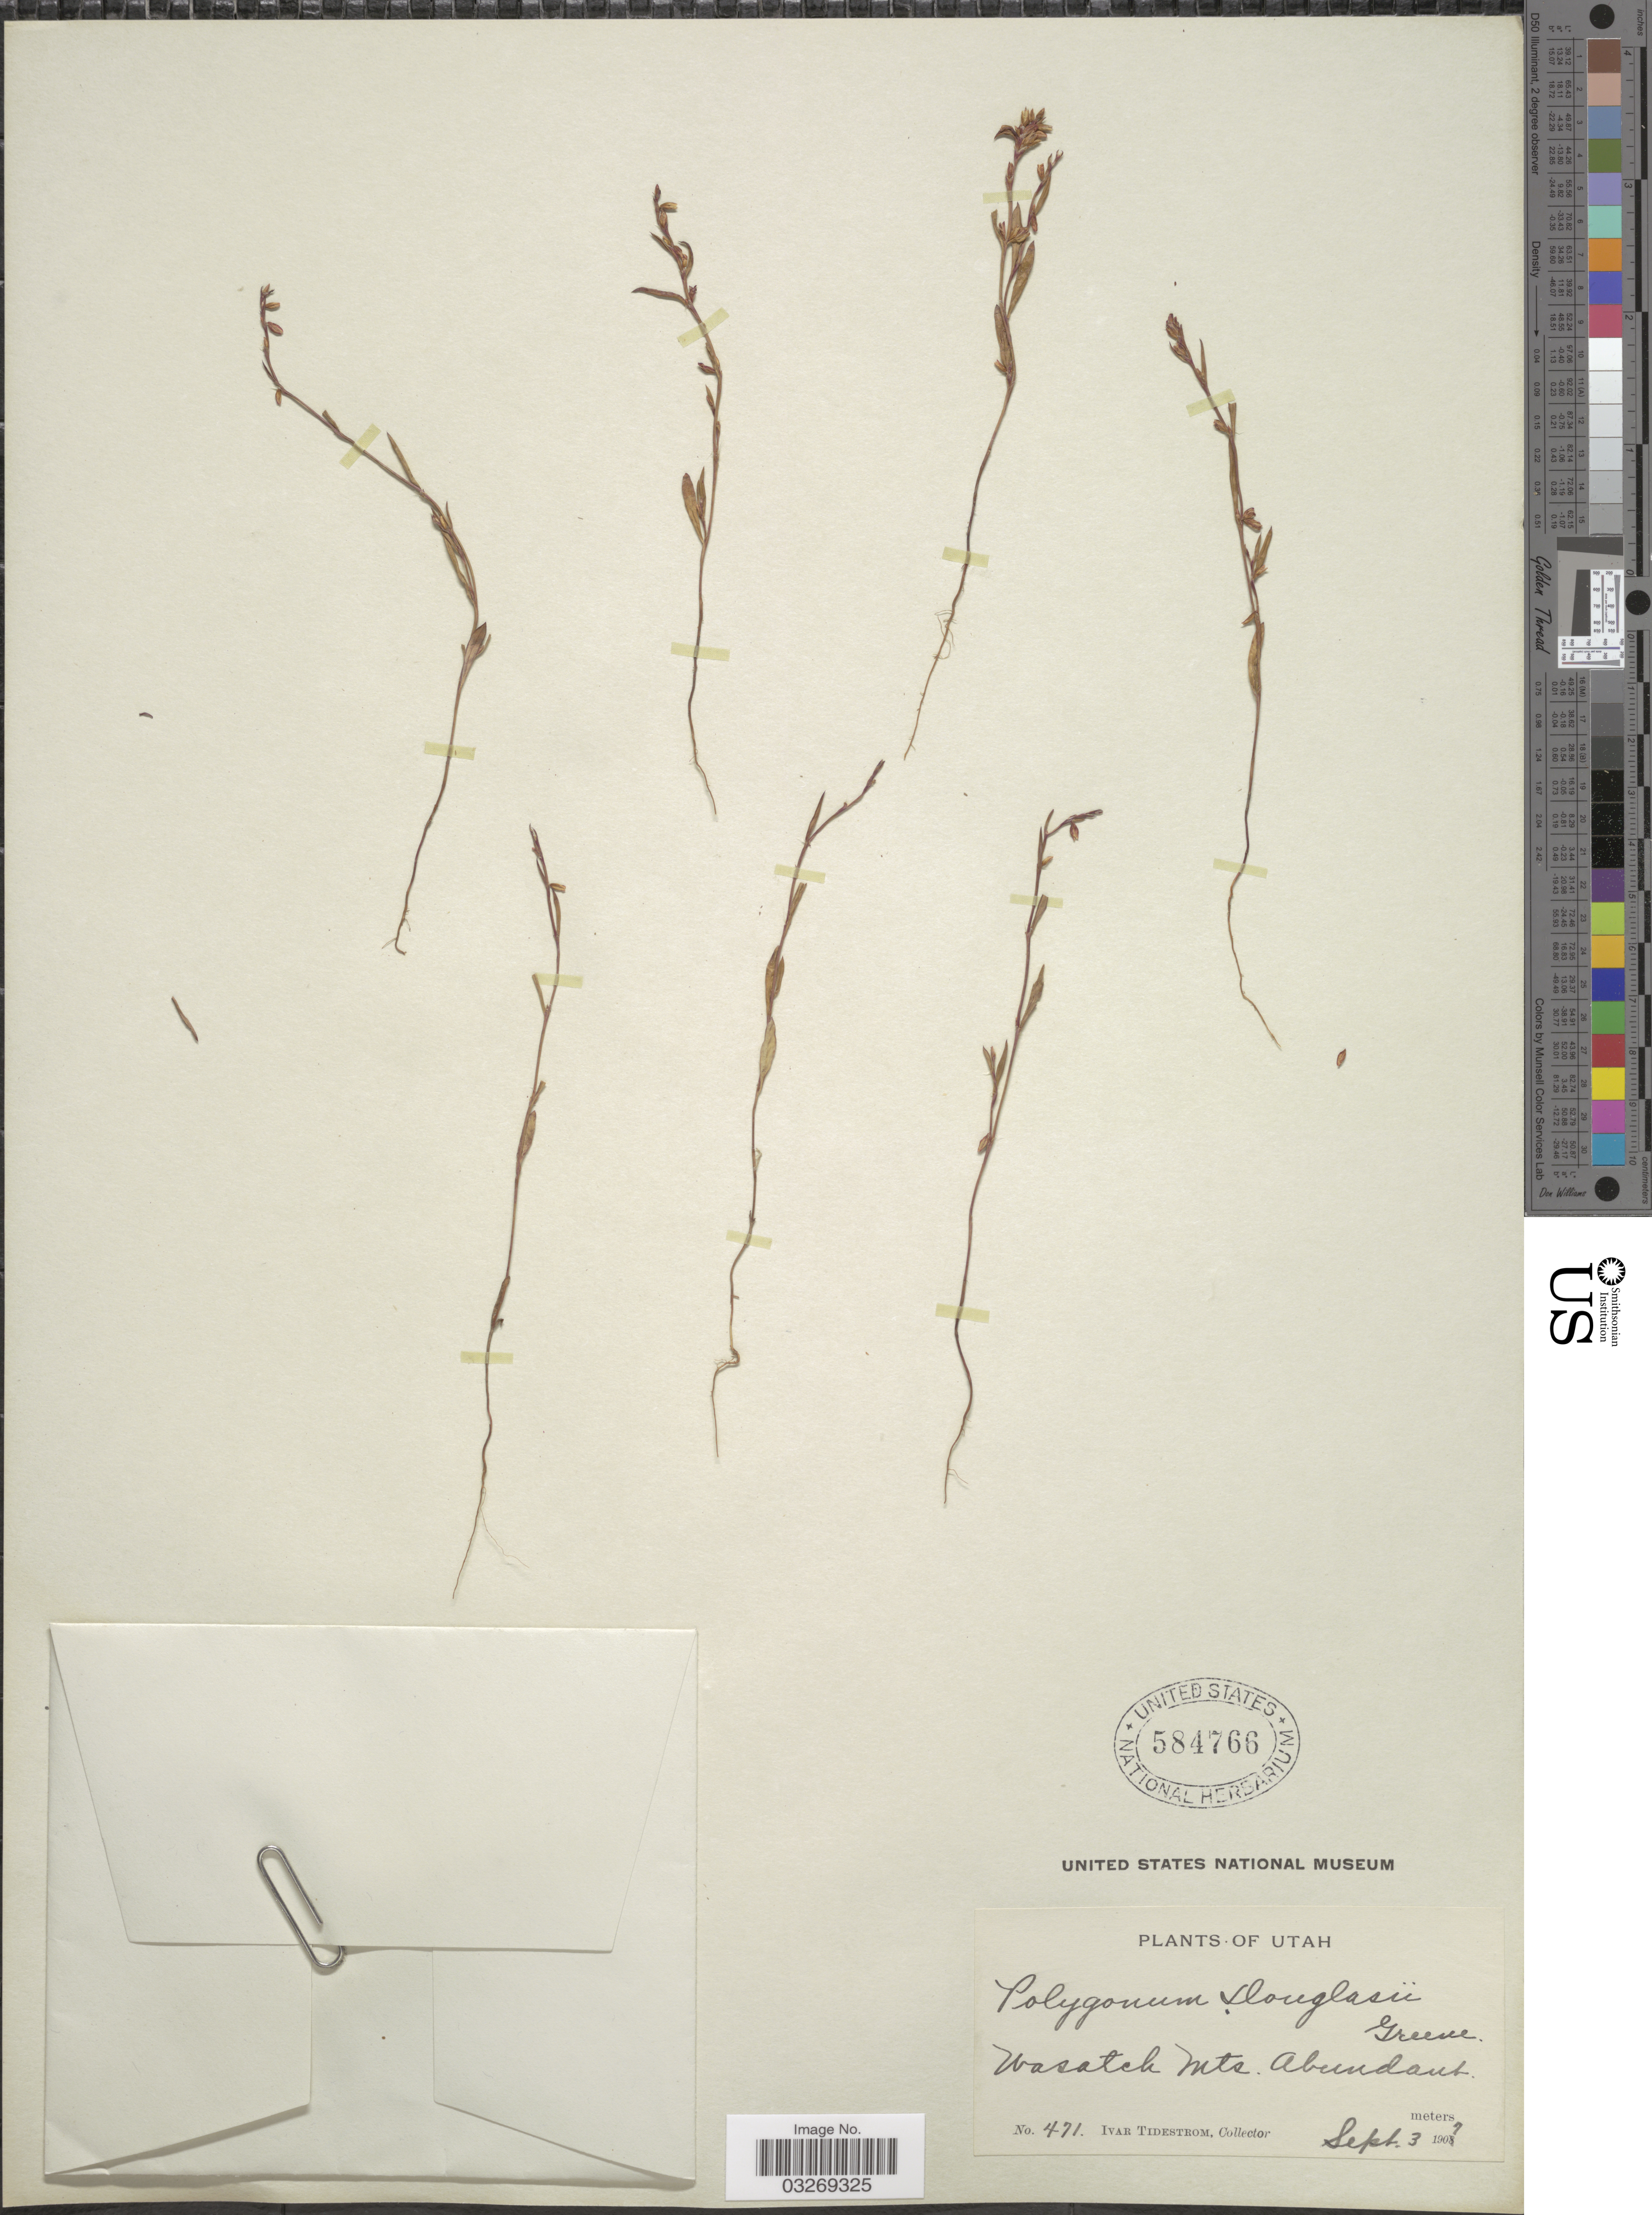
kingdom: Plantae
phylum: Tracheophyta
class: Magnoliopsida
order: Caryophyllales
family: Polygonaceae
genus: Polygonum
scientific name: Polygonum douglasii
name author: Greene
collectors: I. F. Tidestrom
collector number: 471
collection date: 1907-09-03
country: United States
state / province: Utah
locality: Wasatch Mts.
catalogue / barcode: US 584766